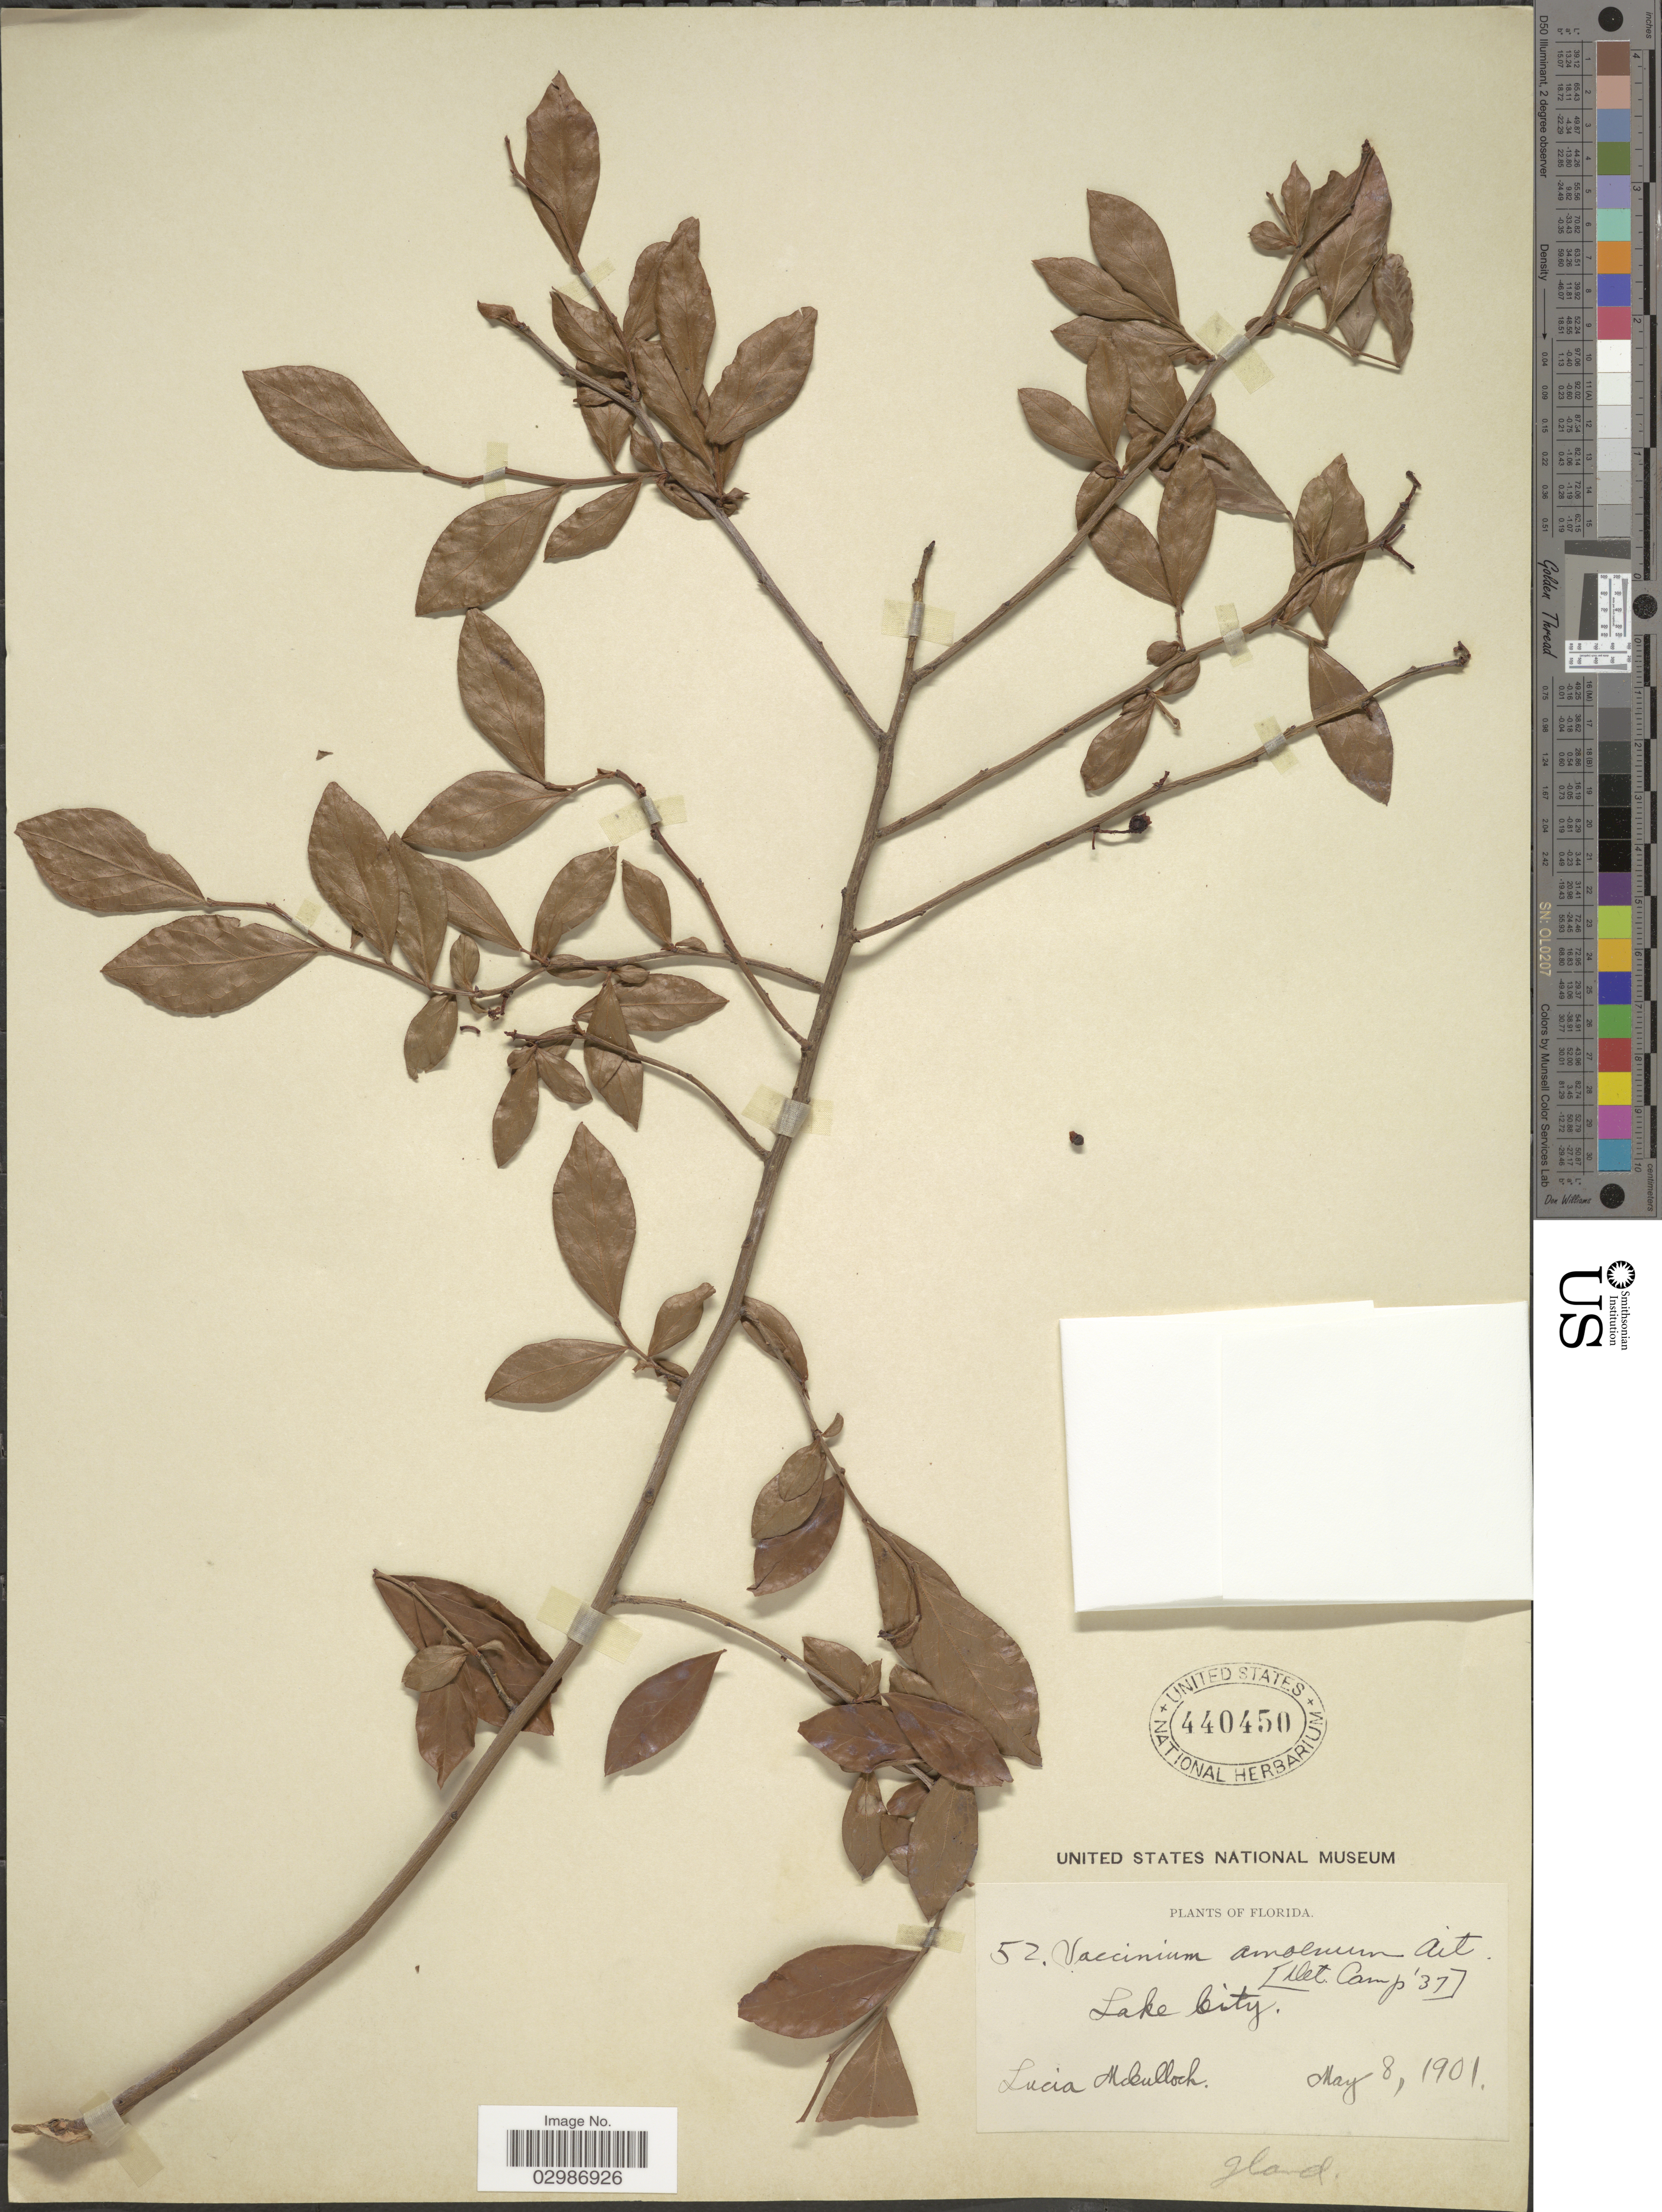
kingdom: Plantae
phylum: Tracheophyta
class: Magnoliopsida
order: Ericales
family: Ericaceae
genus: Vaccinium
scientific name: Vaccinium amoenum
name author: Aiton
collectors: L. McCulloch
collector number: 52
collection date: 1901-05-08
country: United States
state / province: Florida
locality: Lake City.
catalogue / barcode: US 440450